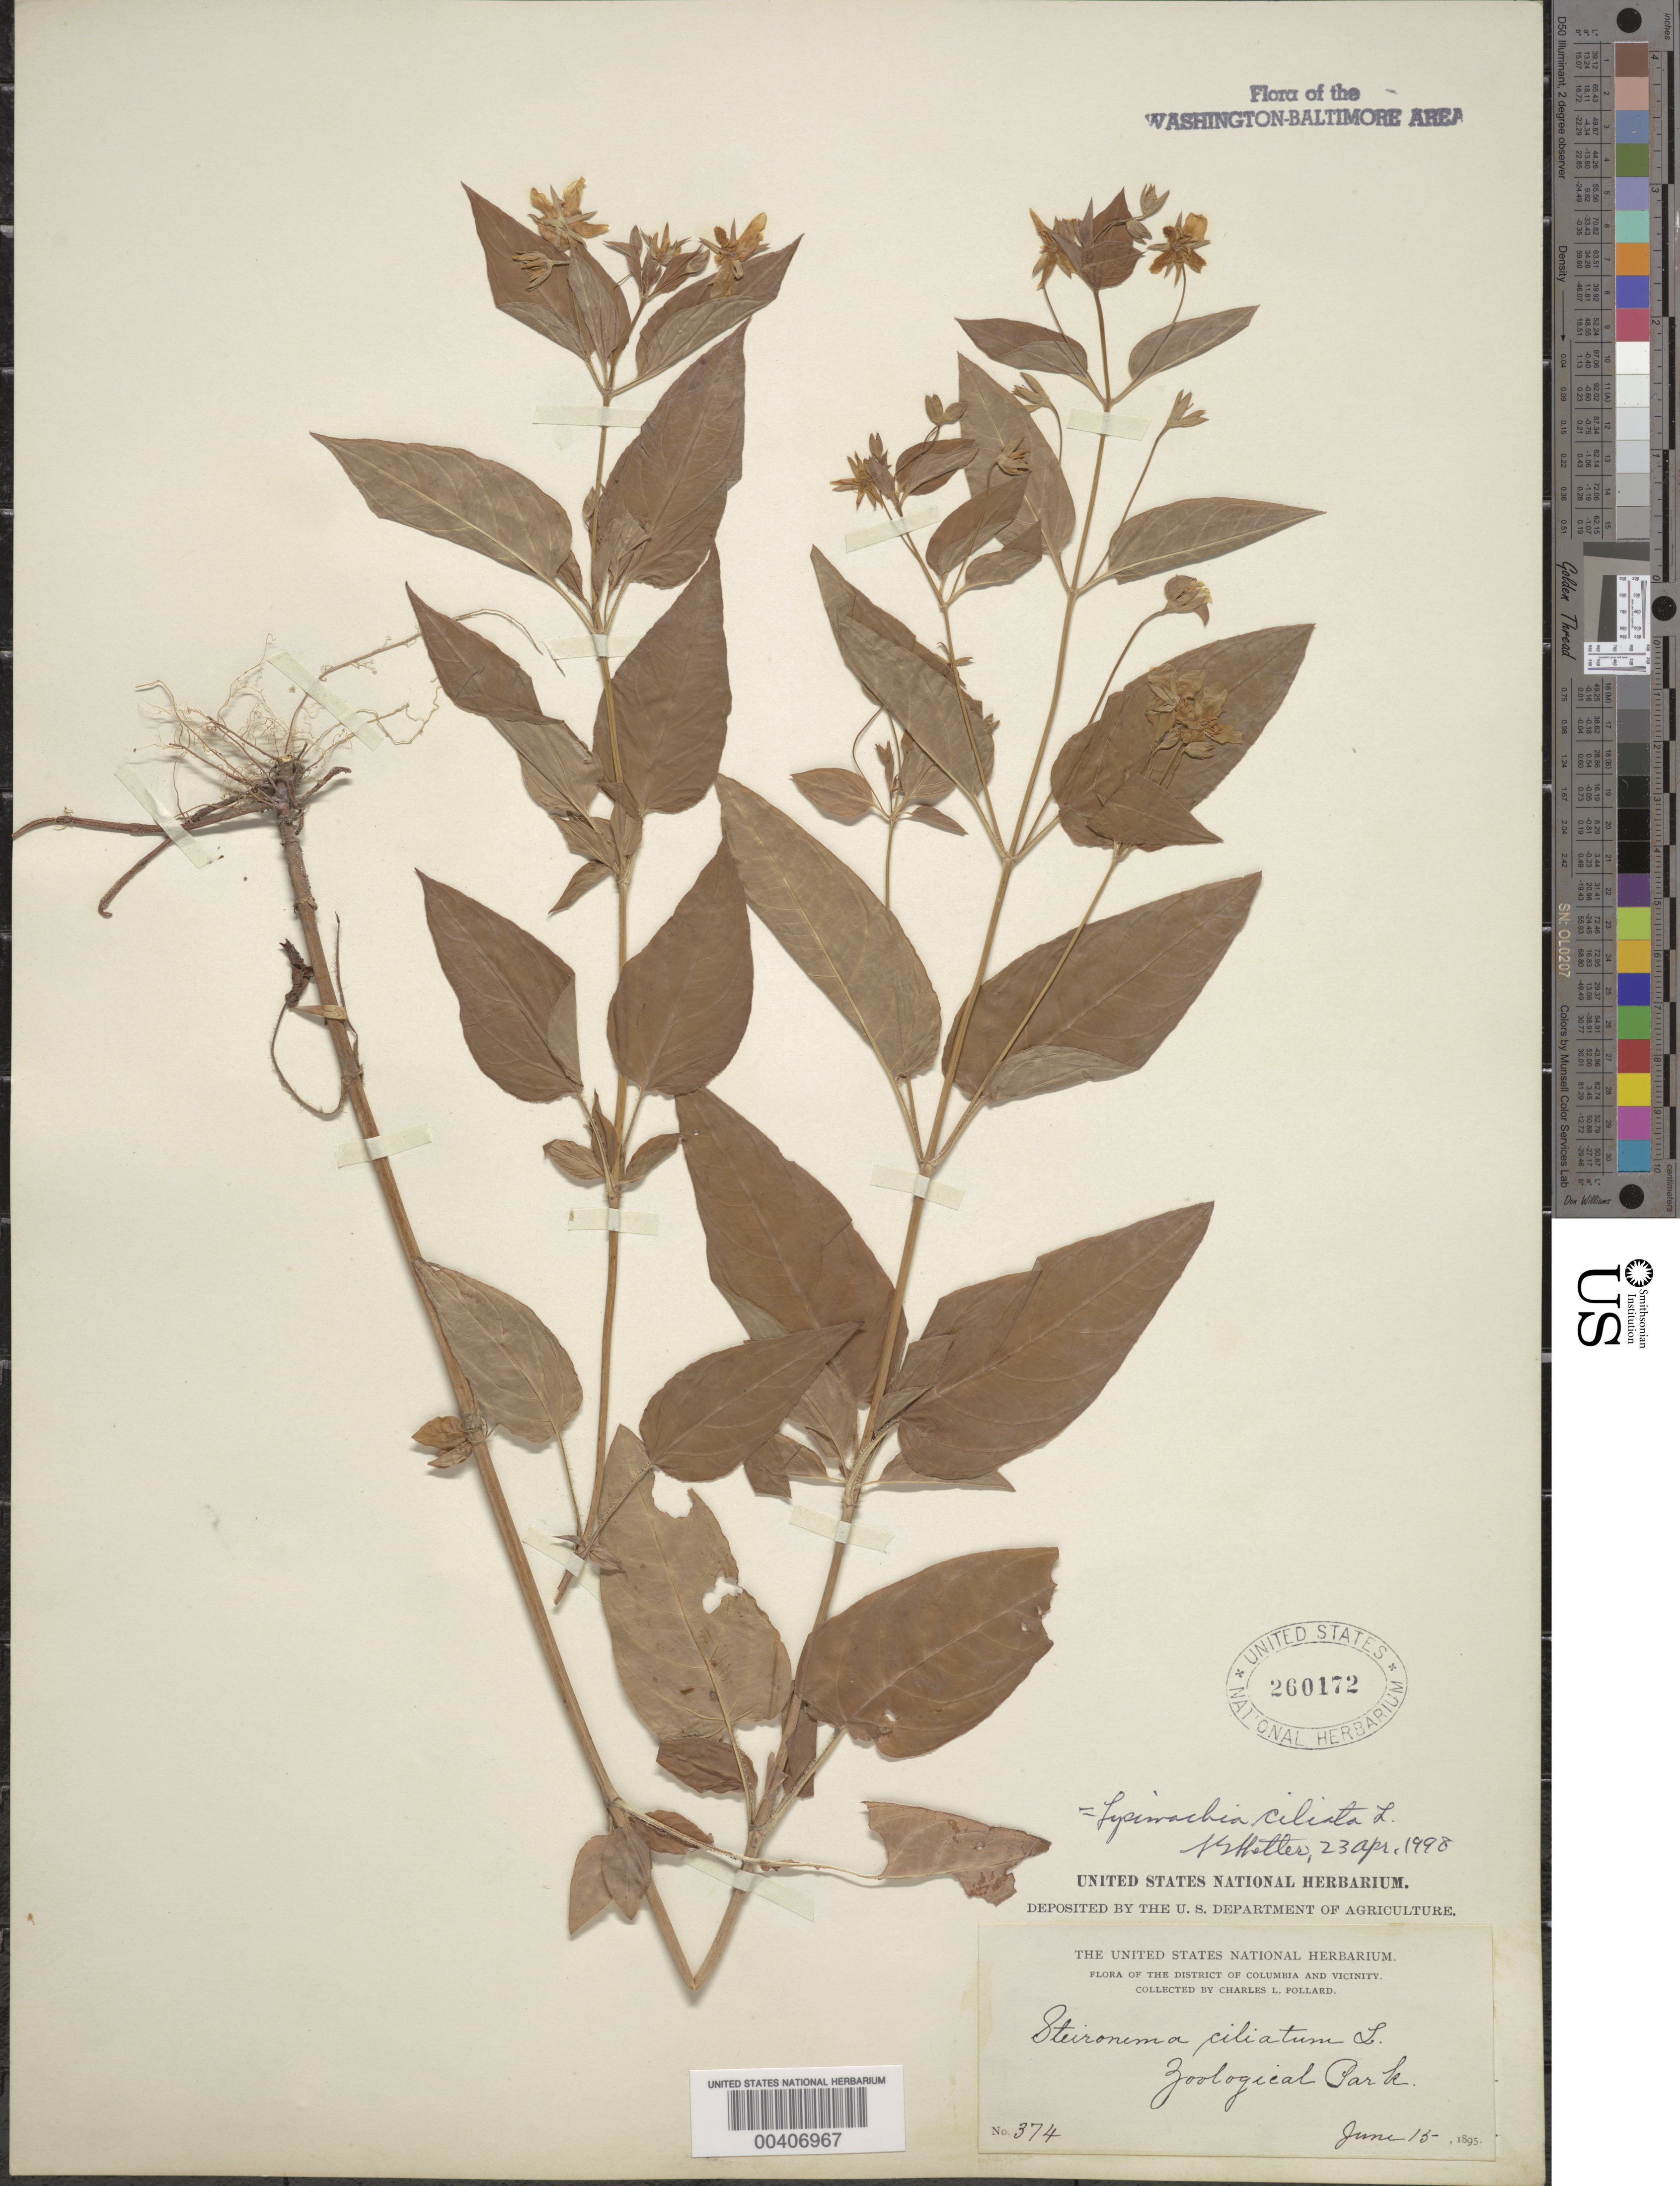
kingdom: Plantae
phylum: Tracheophyta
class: Magnoliopsida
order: Ericales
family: Primulaceae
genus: Lysimachia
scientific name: Lysimachia ciliata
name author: L.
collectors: C. L. Pollard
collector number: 374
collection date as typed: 15 Jun 1895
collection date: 1895-06-15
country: United States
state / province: District of Columbia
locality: Zoological Park Rock Creek Park and Vicinity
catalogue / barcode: US 260172